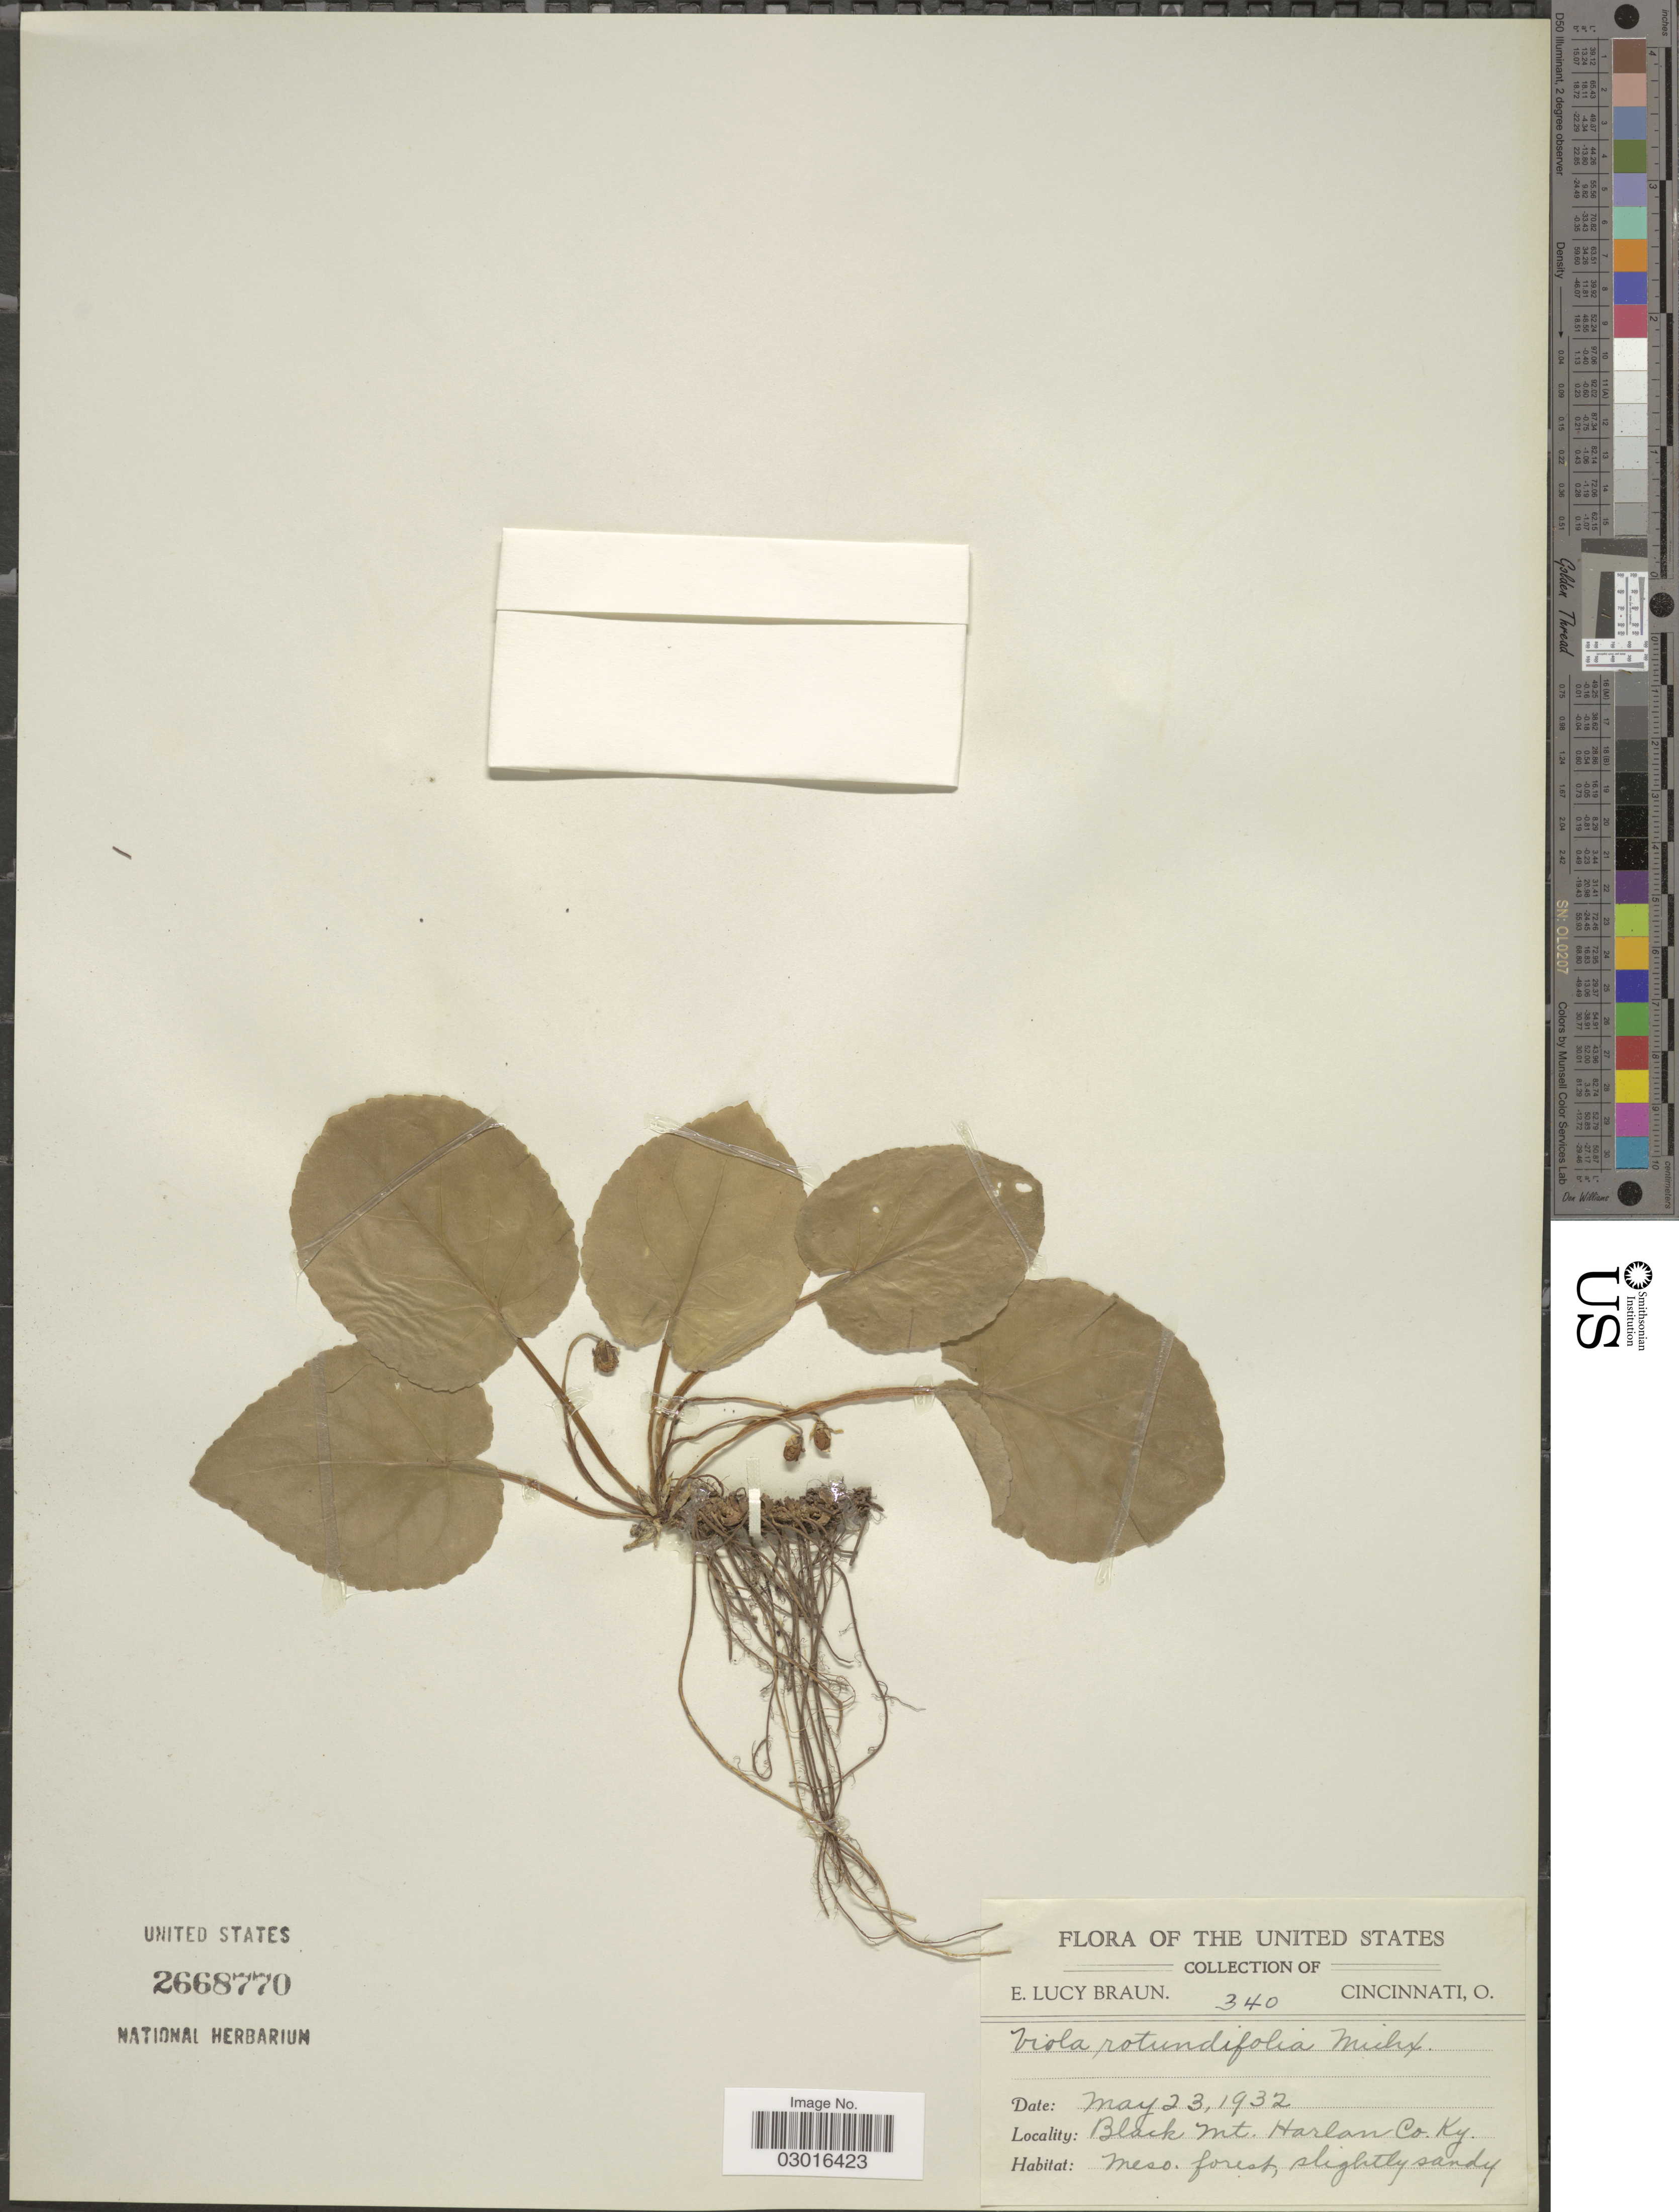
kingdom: Plantae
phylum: Tracheophyta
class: Magnoliopsida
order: Malpighiales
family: Violaceae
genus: Viola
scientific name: Viola rotundifolia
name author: Michx.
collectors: E. L. Braun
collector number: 340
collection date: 1932-05-23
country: United States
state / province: Kentucky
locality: Black Mt. Harlan Co. Ky.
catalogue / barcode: US 2668770